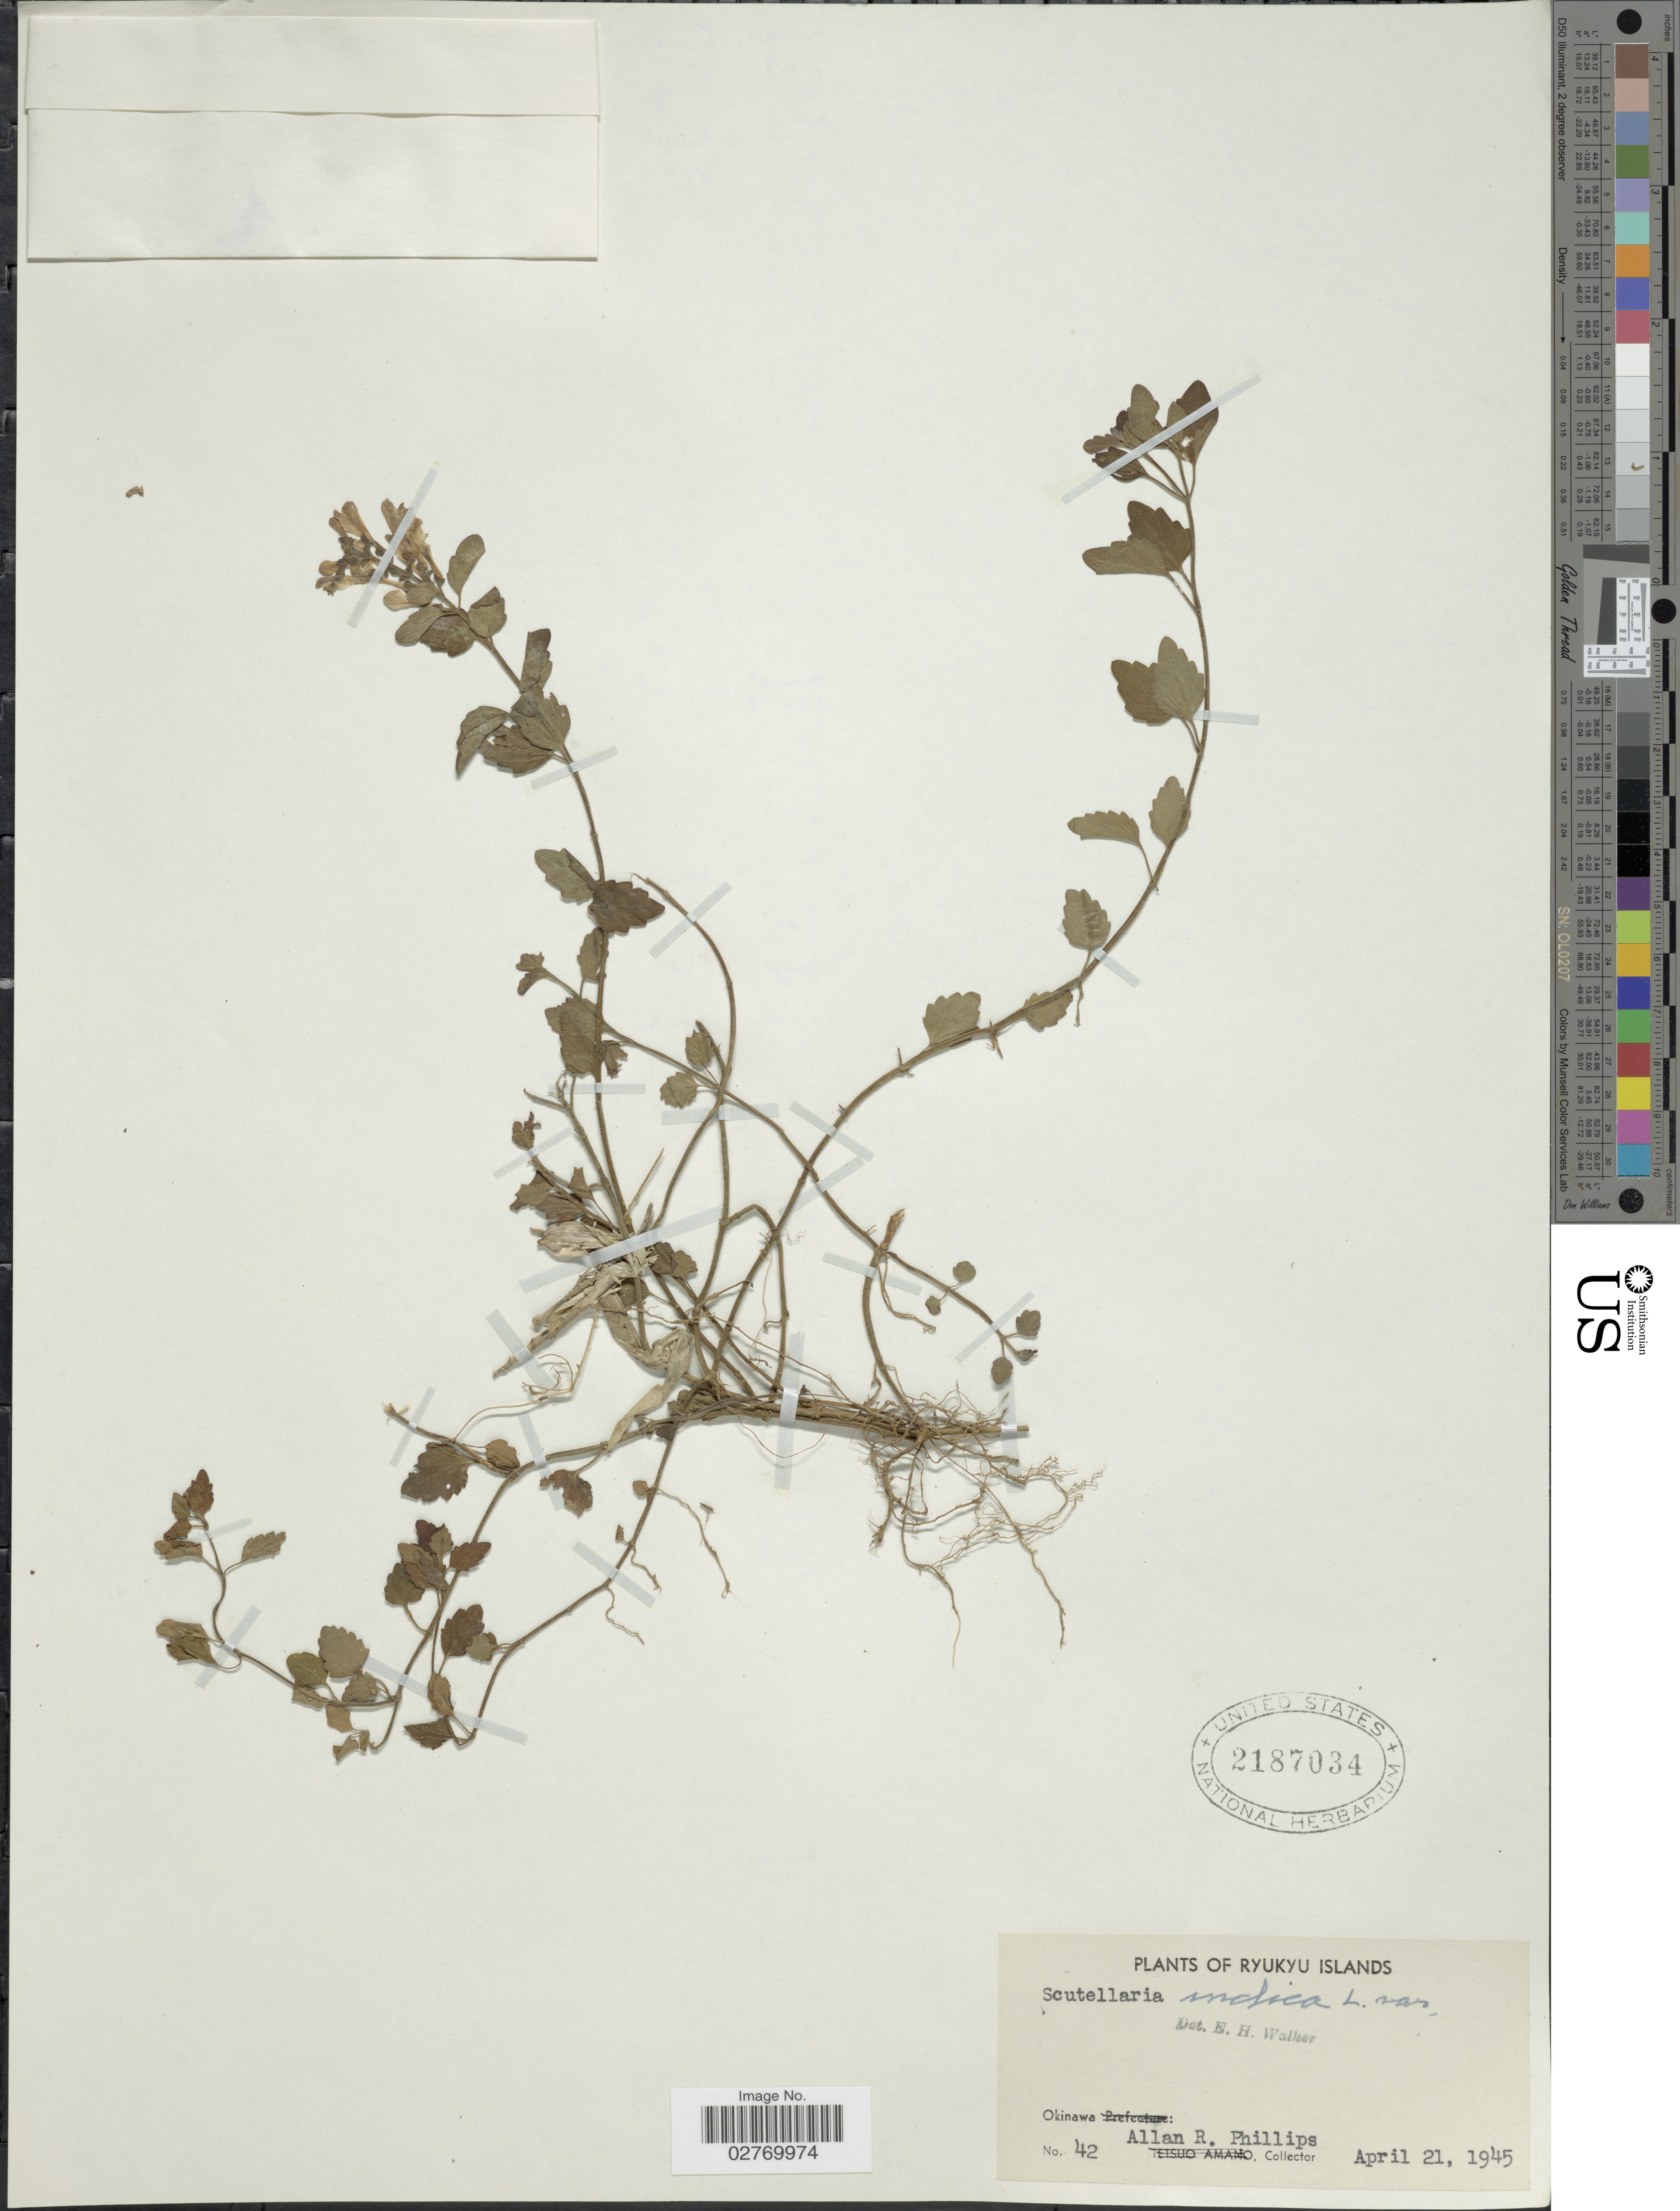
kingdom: Plantae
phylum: Tracheophyta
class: Magnoliopsida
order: Lamiales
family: Lamiaceae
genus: Scutellaria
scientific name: Scutellaria indica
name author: L.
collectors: A. R. Phillips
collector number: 42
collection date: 1945-04-21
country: Japan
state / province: Okinawa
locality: Ryukyu Islands.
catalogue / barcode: US 2187034